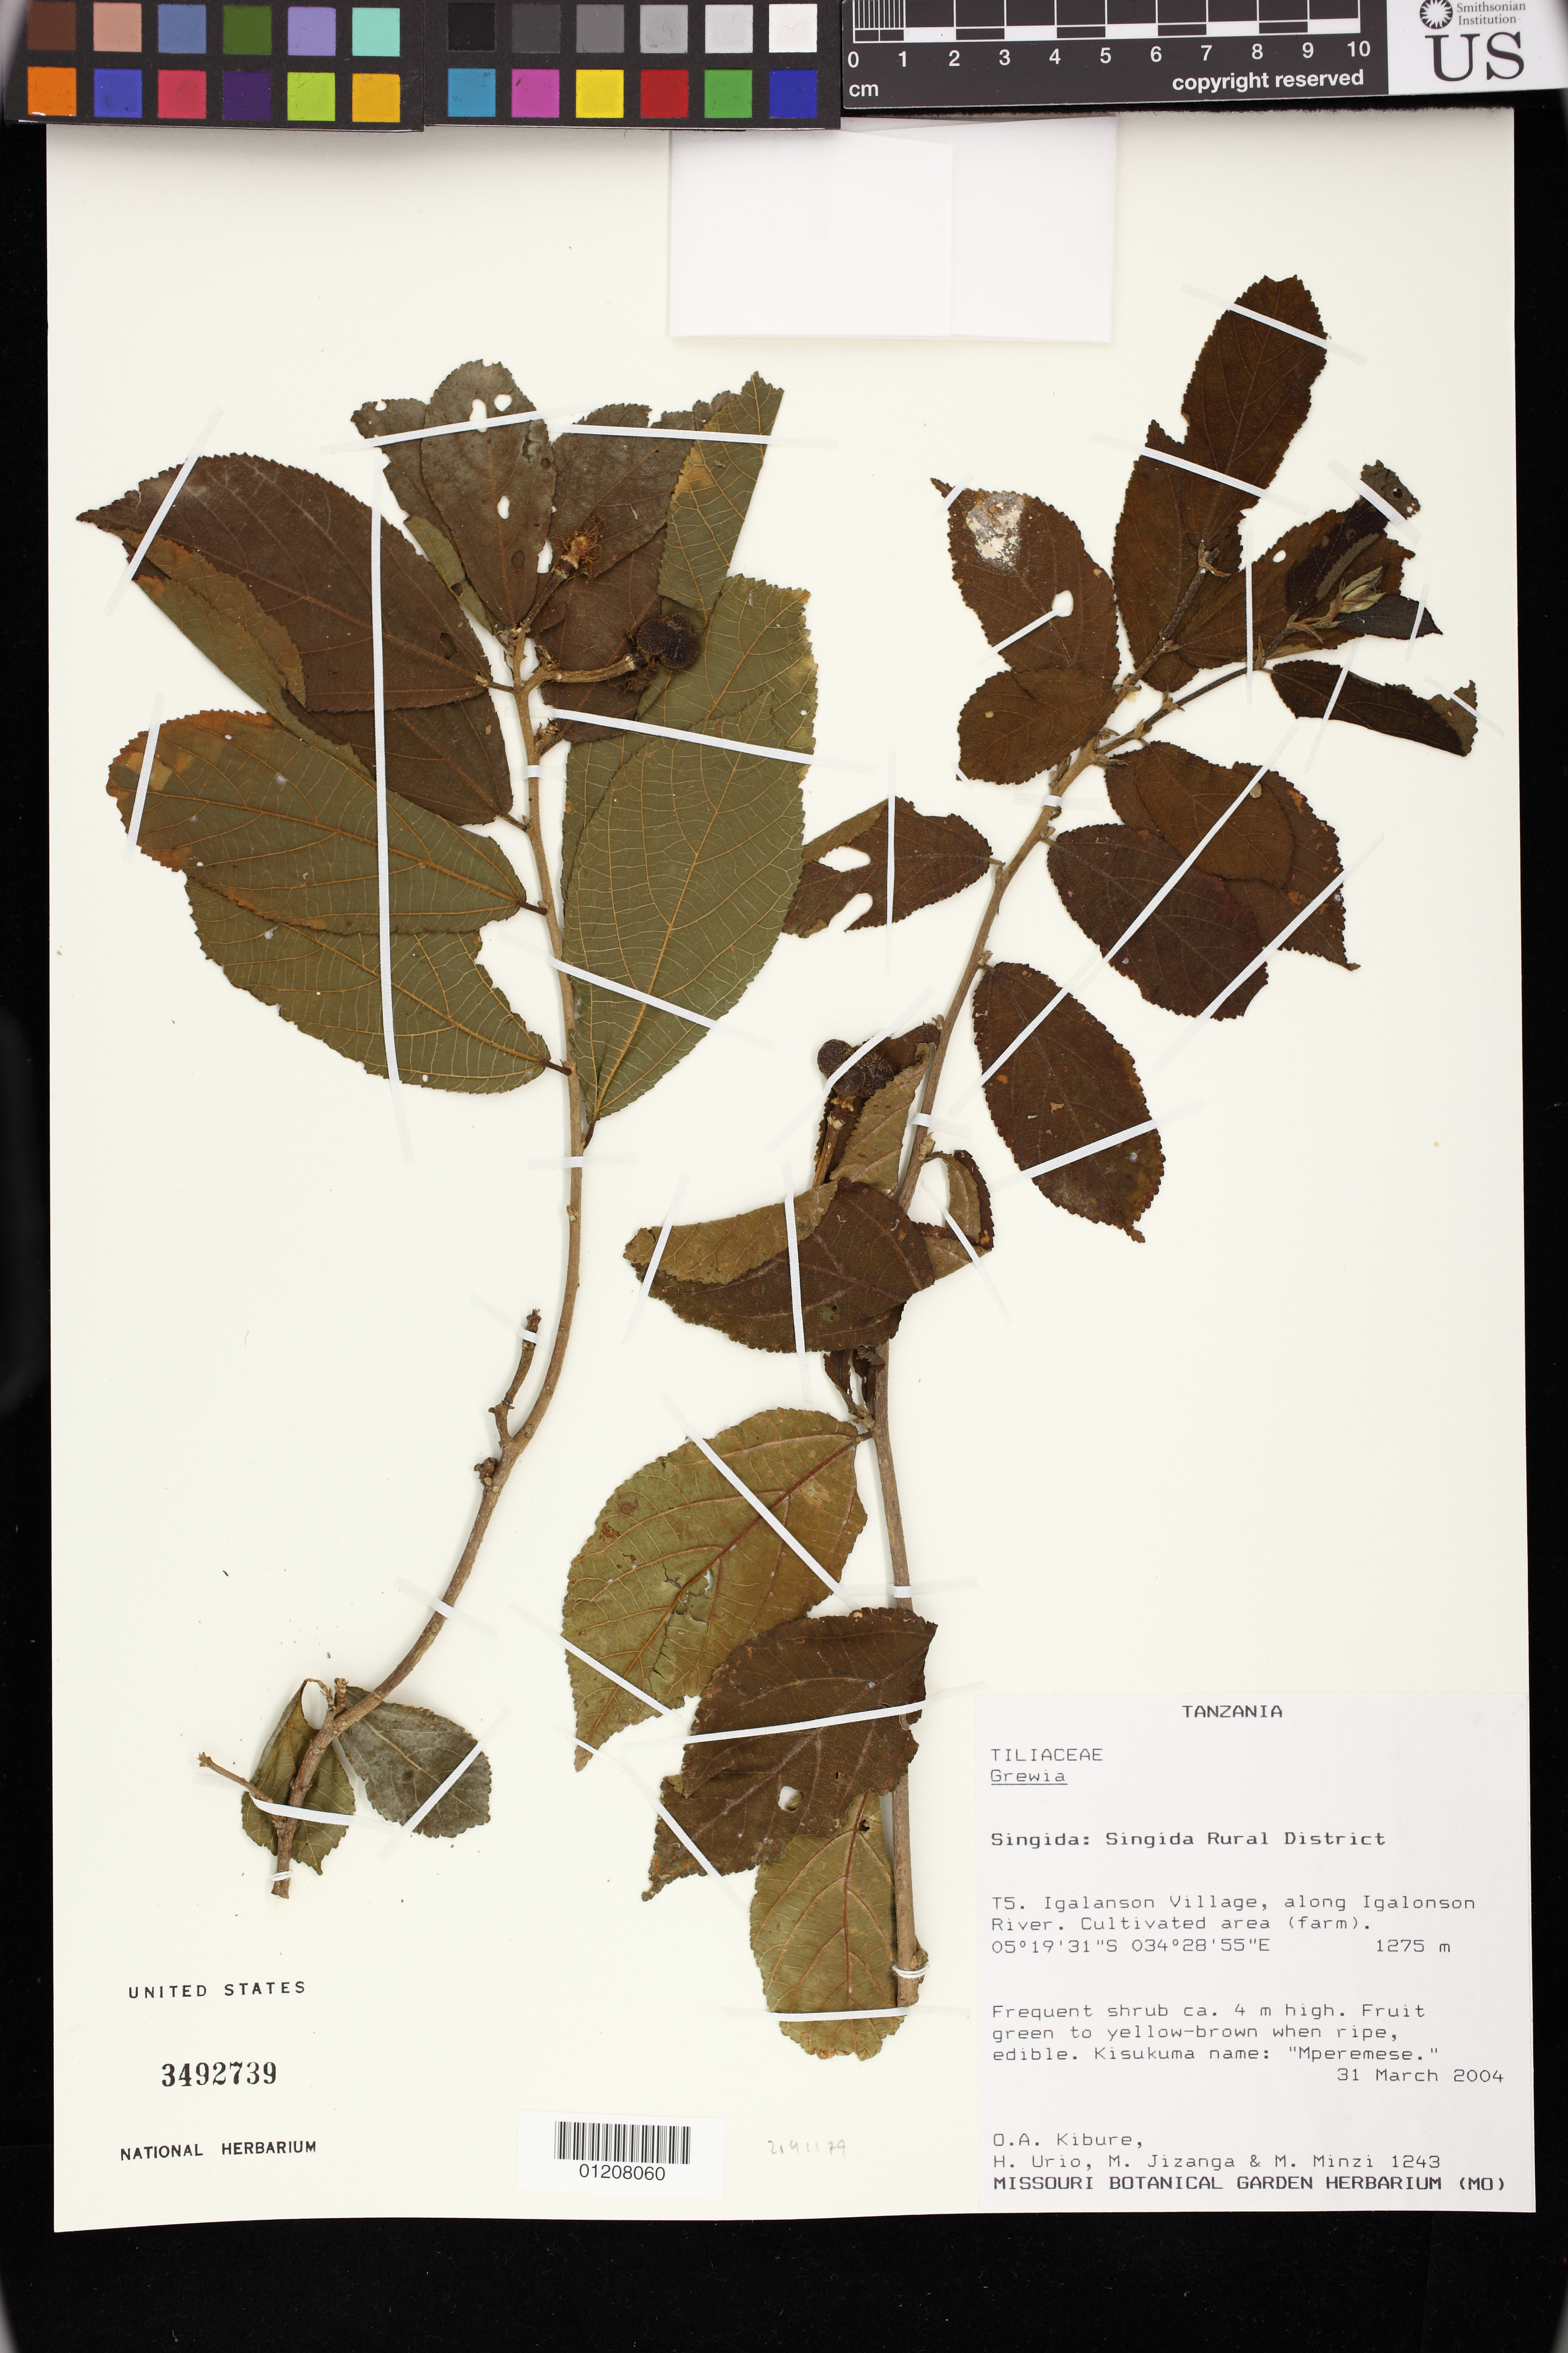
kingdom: Plantae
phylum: Tracheophyta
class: Magnoliopsida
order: Malvales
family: Malvaceae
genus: Grewia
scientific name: Grewia sp.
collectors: O. Kibure, H. Urio, S. Jizanga & M. Minzi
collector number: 1243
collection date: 2004-03-31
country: Tanzania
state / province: Singida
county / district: Singida Rural District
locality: T5. Igalanson Village, along Igalonson River. Cultivated area (farm).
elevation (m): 1275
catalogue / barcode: US 3492739